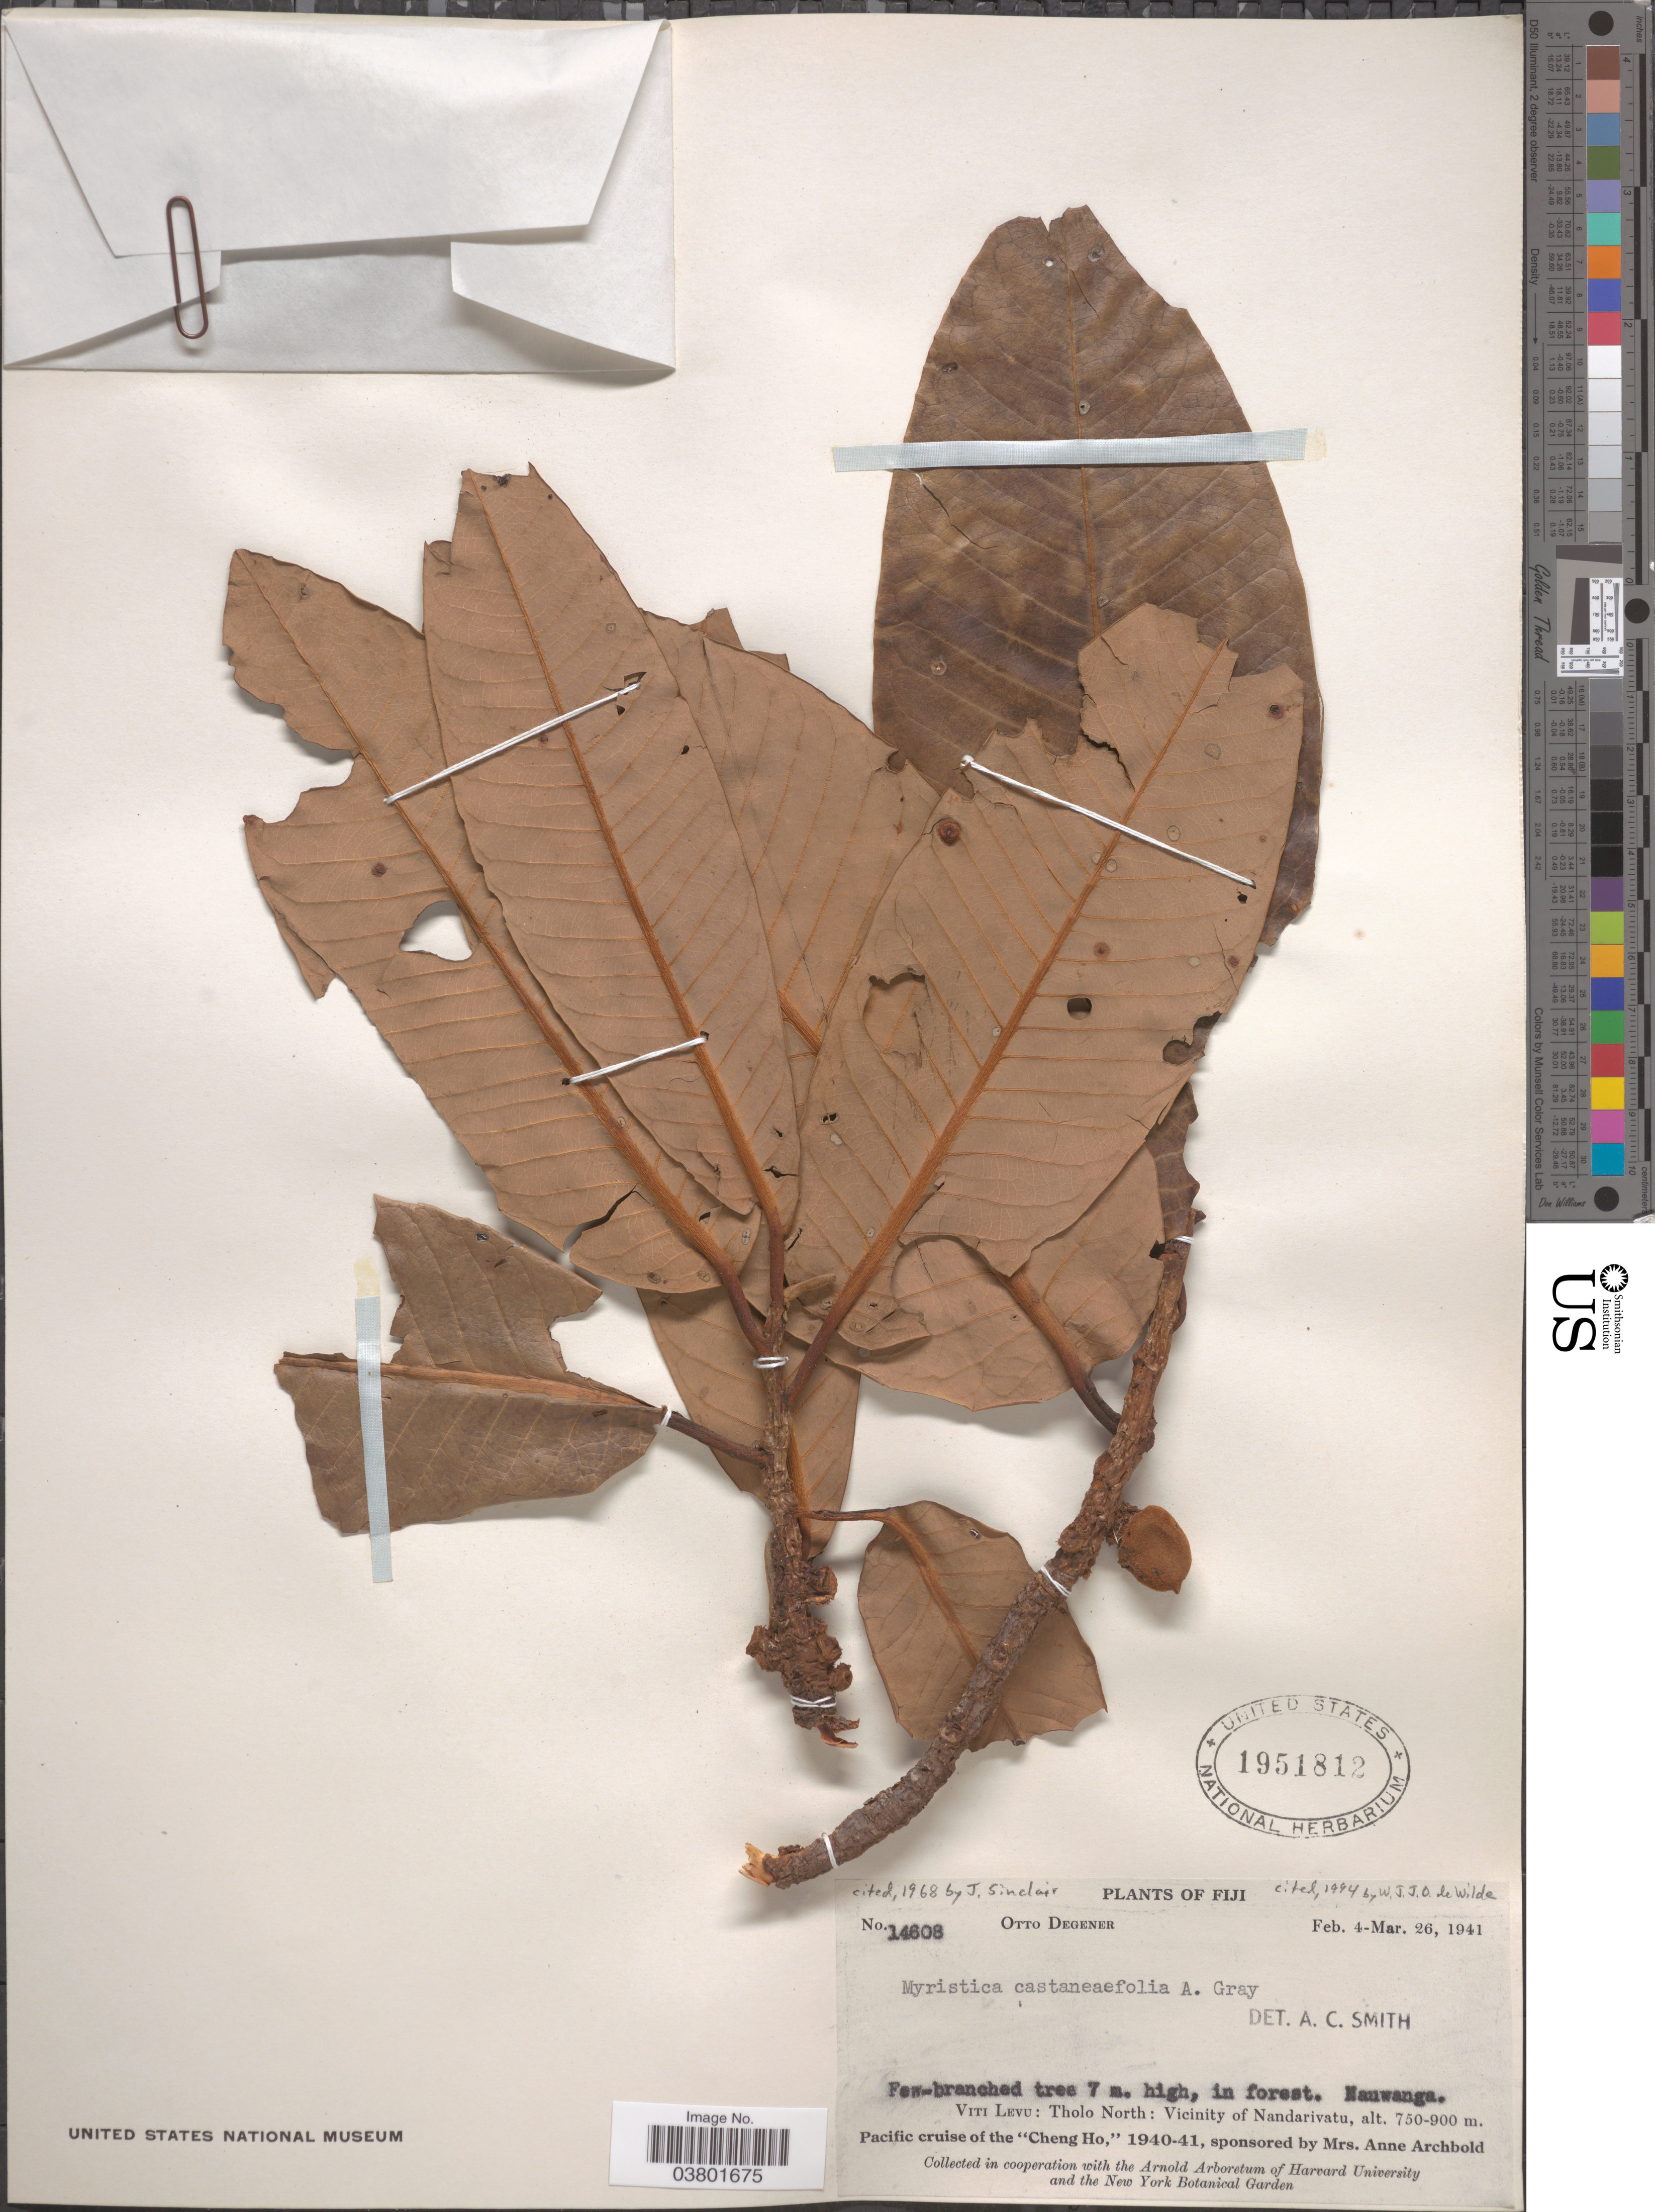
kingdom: Plantae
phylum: Tracheophyta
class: Magnoliopsida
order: Magnoliales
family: Myristicaceae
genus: Myristica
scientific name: Myristica castaneifolia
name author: A. Gray in Wilkes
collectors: O. Degener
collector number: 14608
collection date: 1941-02-04/1941-03-26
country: Fiji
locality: Nauwanga [unsure placement] Viti Levu: Tholo North: Vicinity of Nandarivatu.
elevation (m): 750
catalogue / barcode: US 1951812